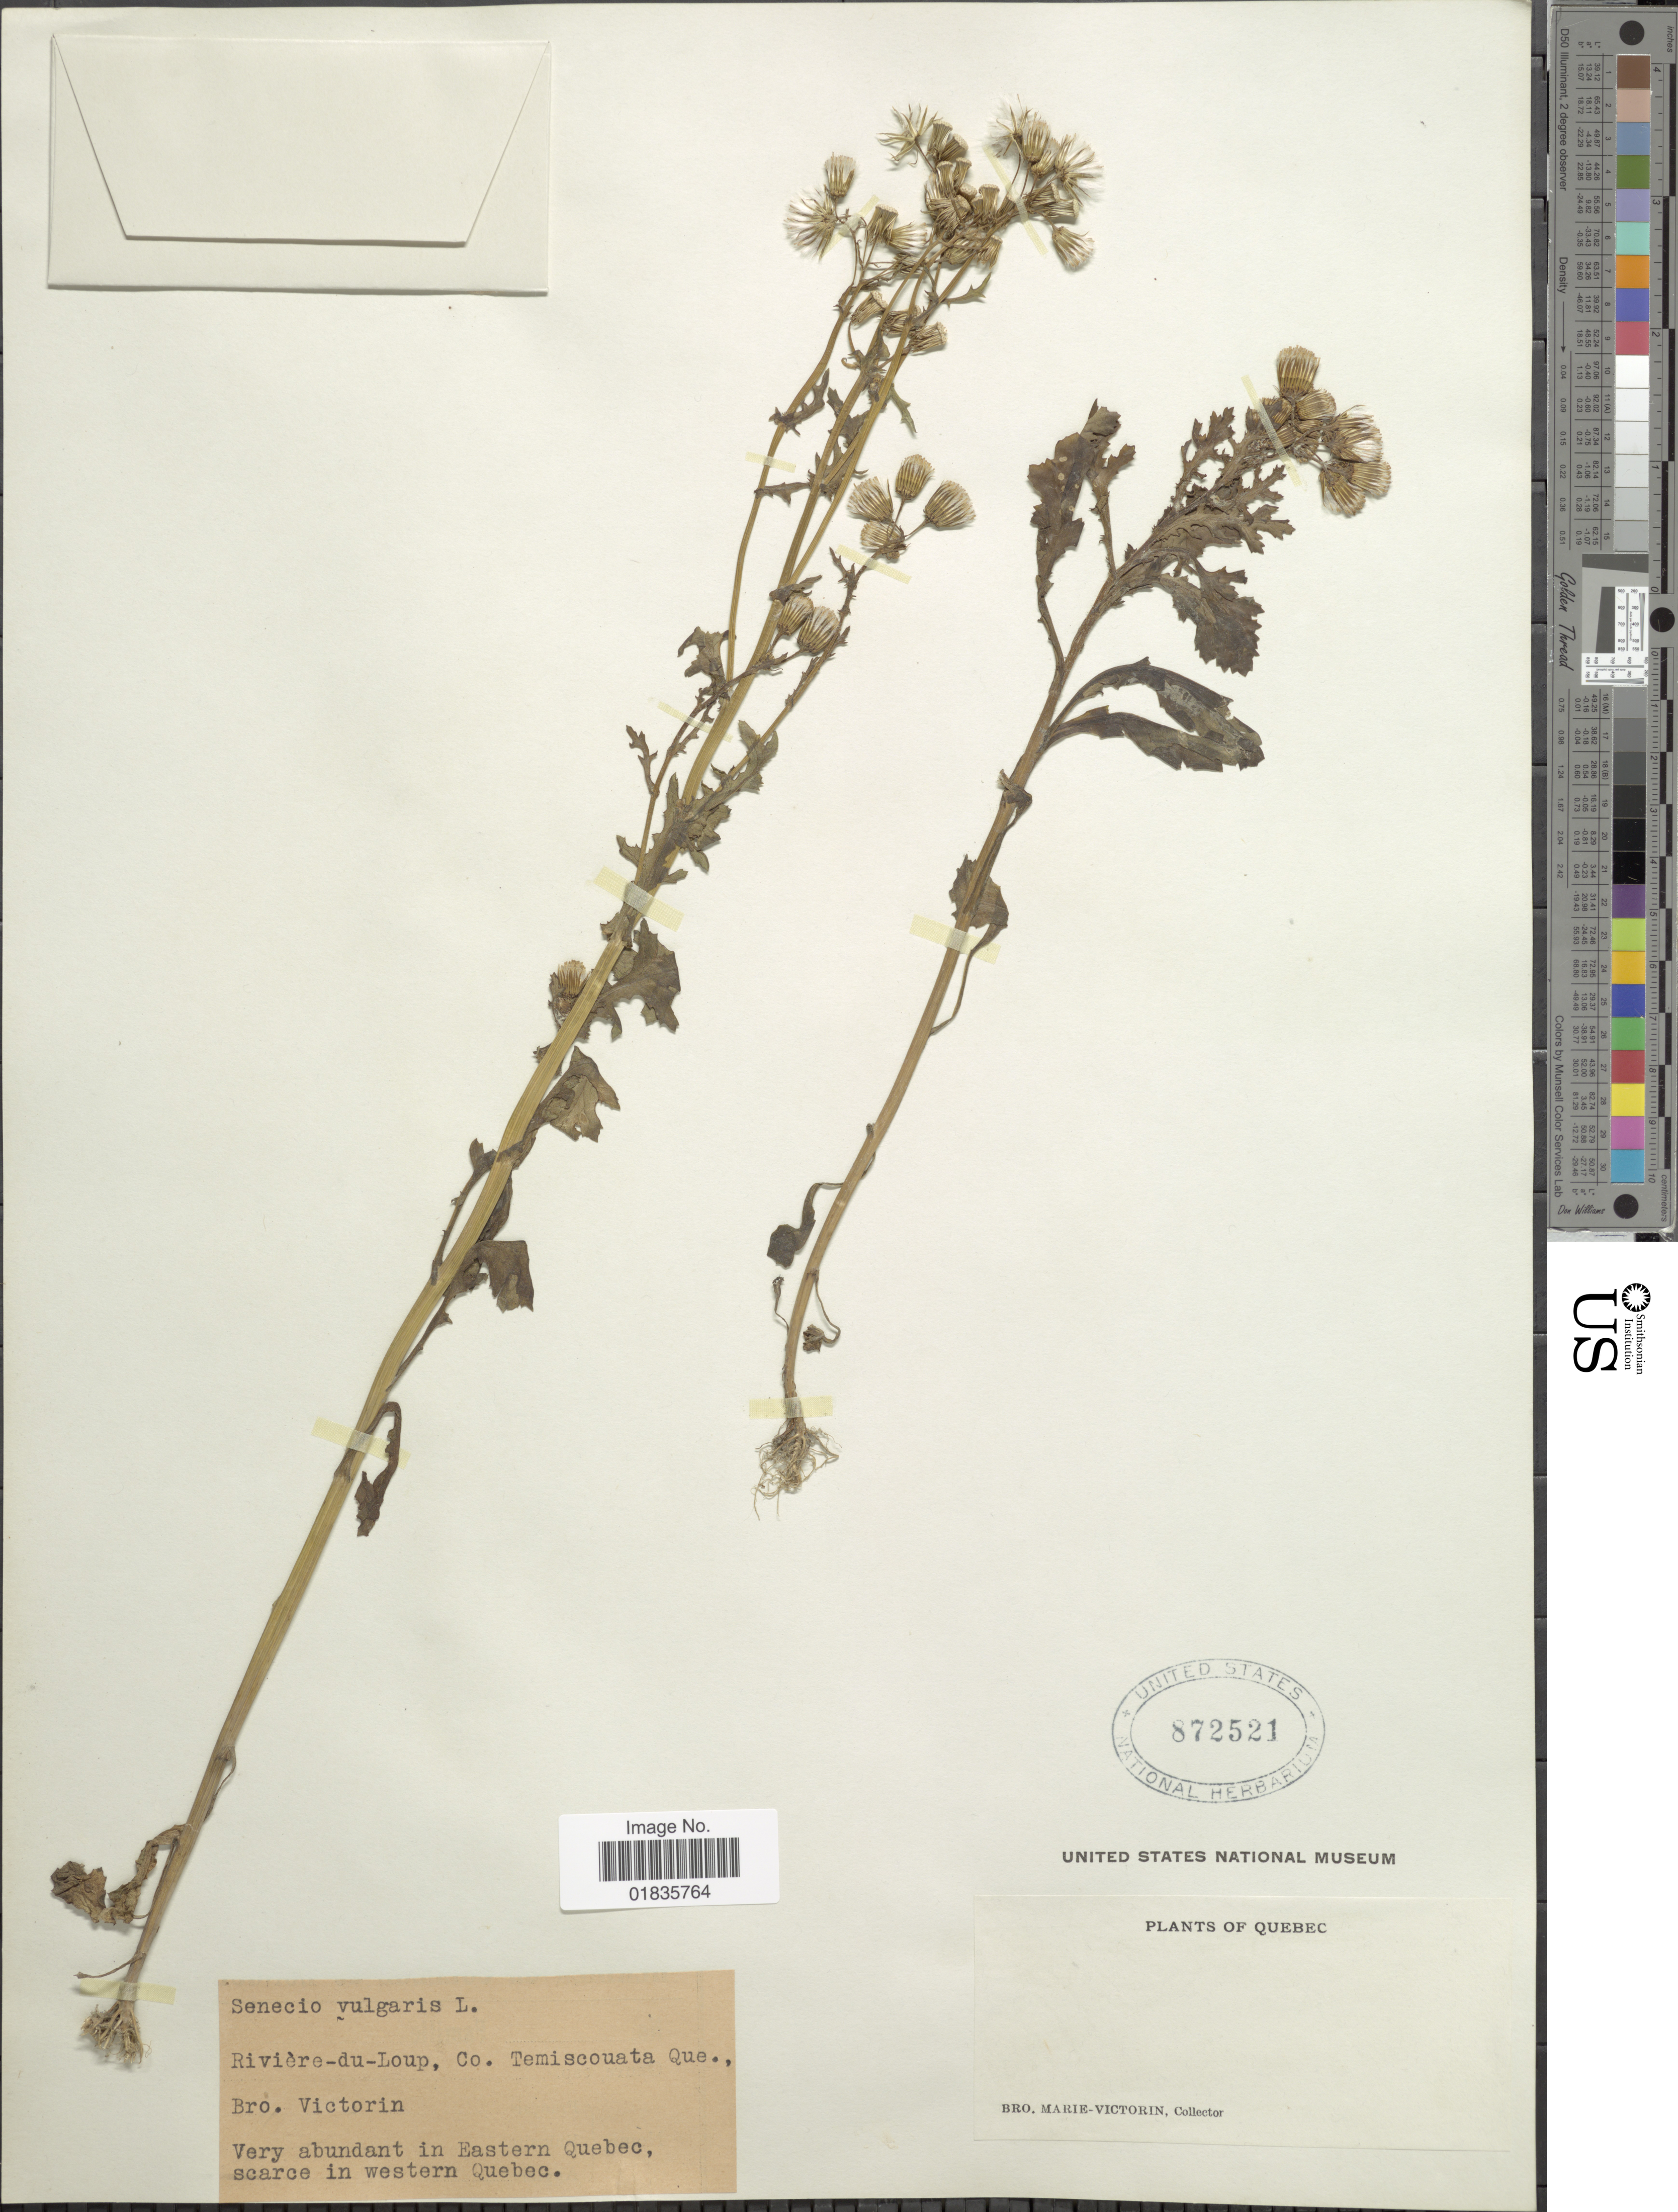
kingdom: Plantae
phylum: Tracheophyta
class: Magnoliopsida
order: Asterales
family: Asteraceae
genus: Senecio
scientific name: Senecio vulgaris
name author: L.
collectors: Fr. Marie-Victorin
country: Canada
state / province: Quebec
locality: Riviere-du-Loup, Co., Temiscouata Que., in Eastern Quebec, scarce in western Quebec.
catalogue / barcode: US 872521